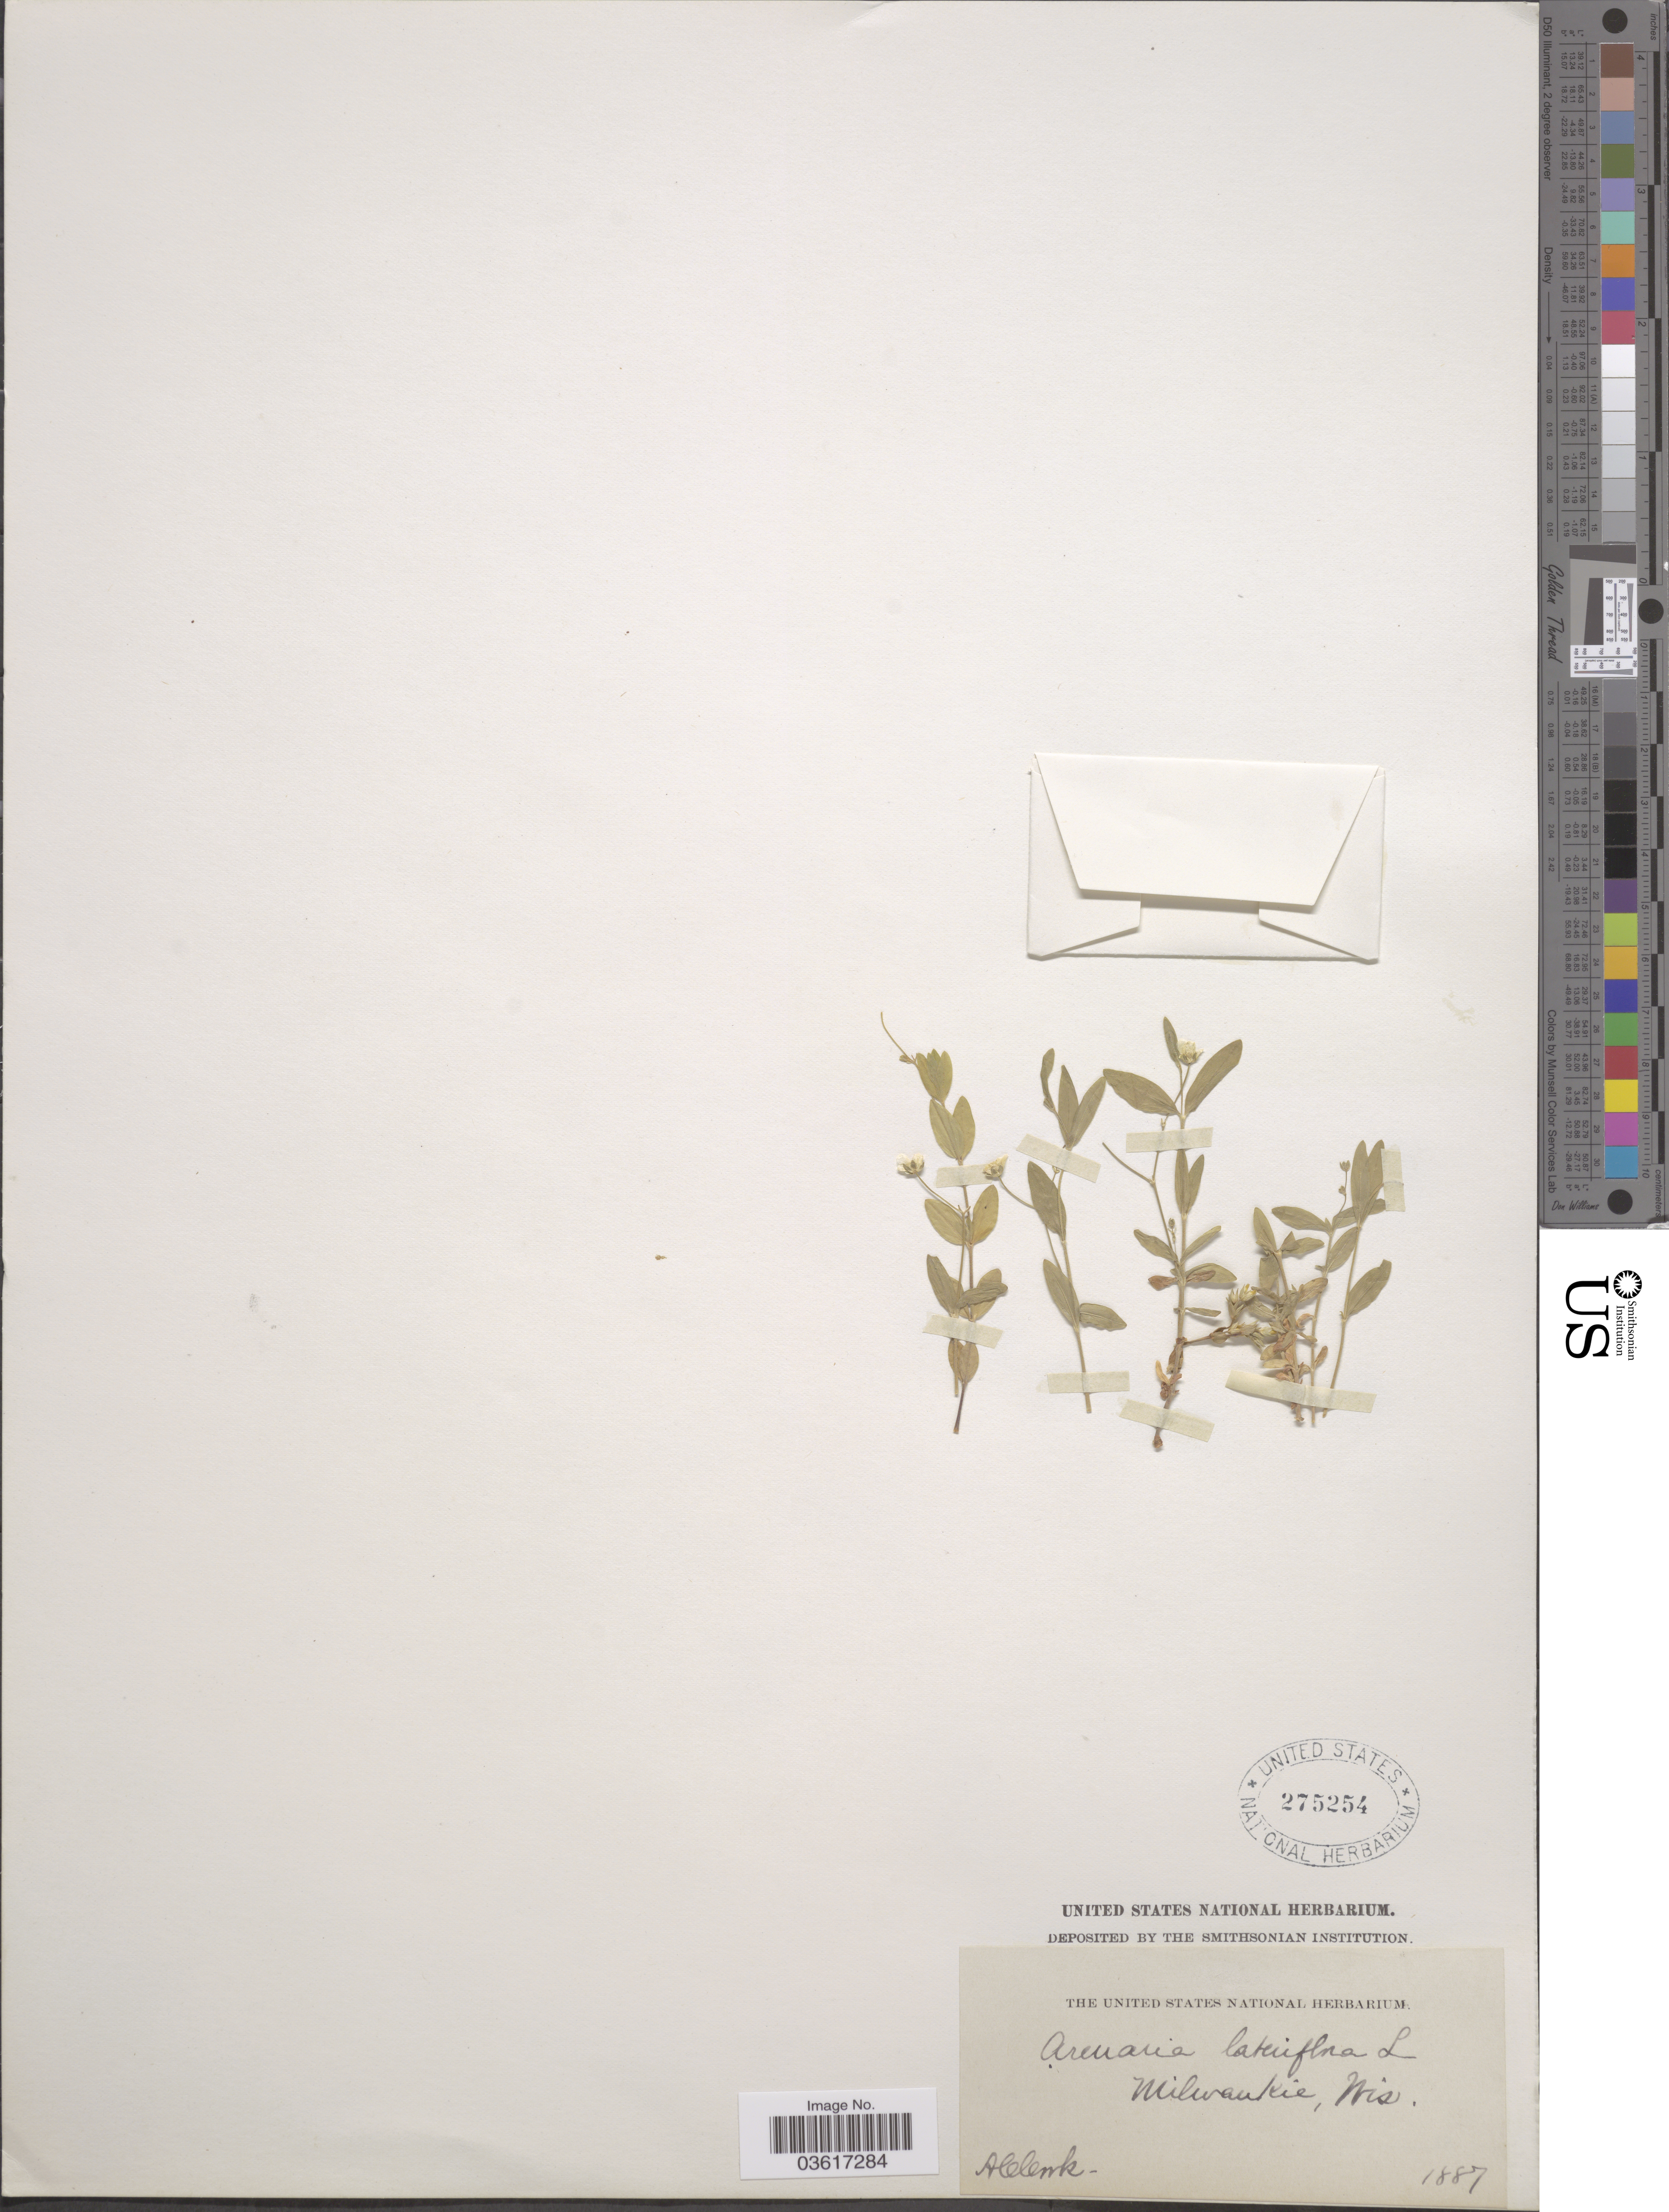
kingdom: Plantae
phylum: Tracheophyta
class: Magnoliopsida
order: Caryophyllales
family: Caryophyllaceae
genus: Moehringia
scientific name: Moehringia lateriflora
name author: (L.) Fenzl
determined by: Strong, Mark T., (BOT), Smithsonian Institution - National Museum of Natural History (UNITED STATES)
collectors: A. Cook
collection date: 1887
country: United States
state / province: Wisconsin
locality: Milwaukie.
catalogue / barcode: US 275254